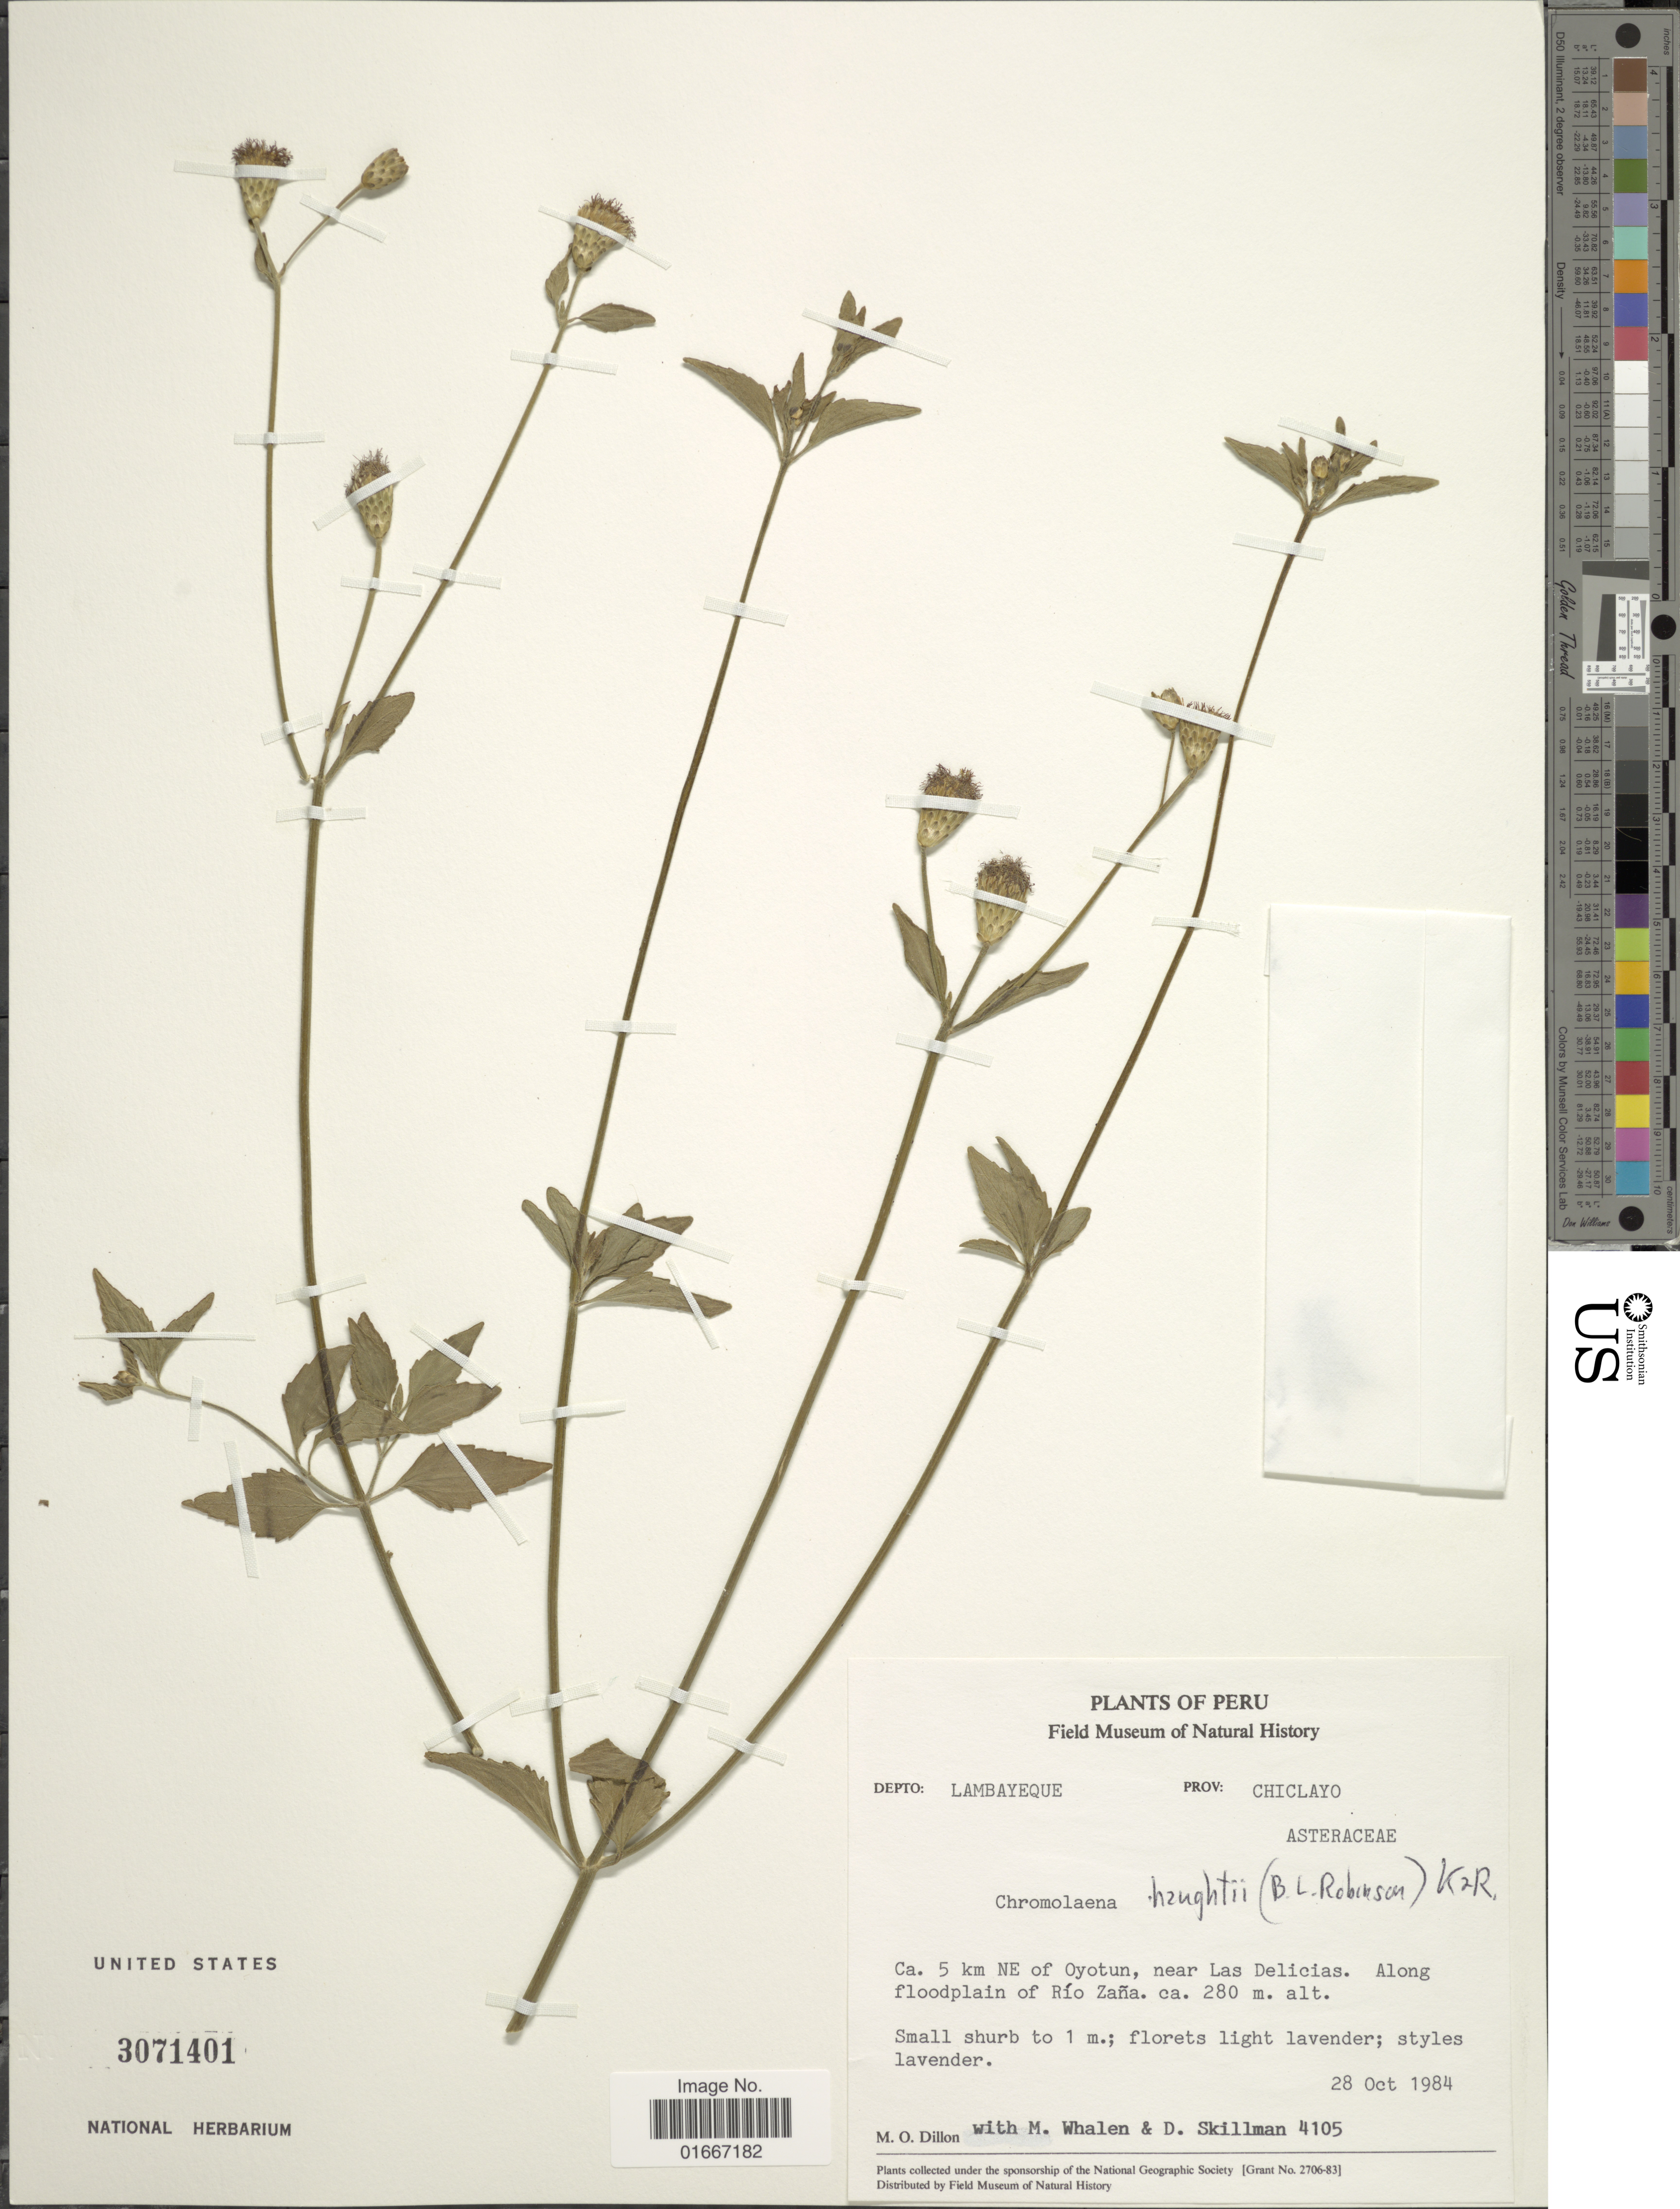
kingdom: Plantae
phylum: Tracheophyta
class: Magnoliopsida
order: Asterales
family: Asteraceae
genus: Chromolaena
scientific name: Chromolaena serratuloides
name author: (Kunth) R.M. King & H. Rob.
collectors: M. O. Dillon, M. Whalen & D. Skillman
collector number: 4105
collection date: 1984-10-28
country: Peru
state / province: Lambayeque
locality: Prov. Chiclayo, Ca. 5 km NE of Oyotun, near Las Delicias. Along floodplain of Rio Zana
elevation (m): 280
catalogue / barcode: US 3071401